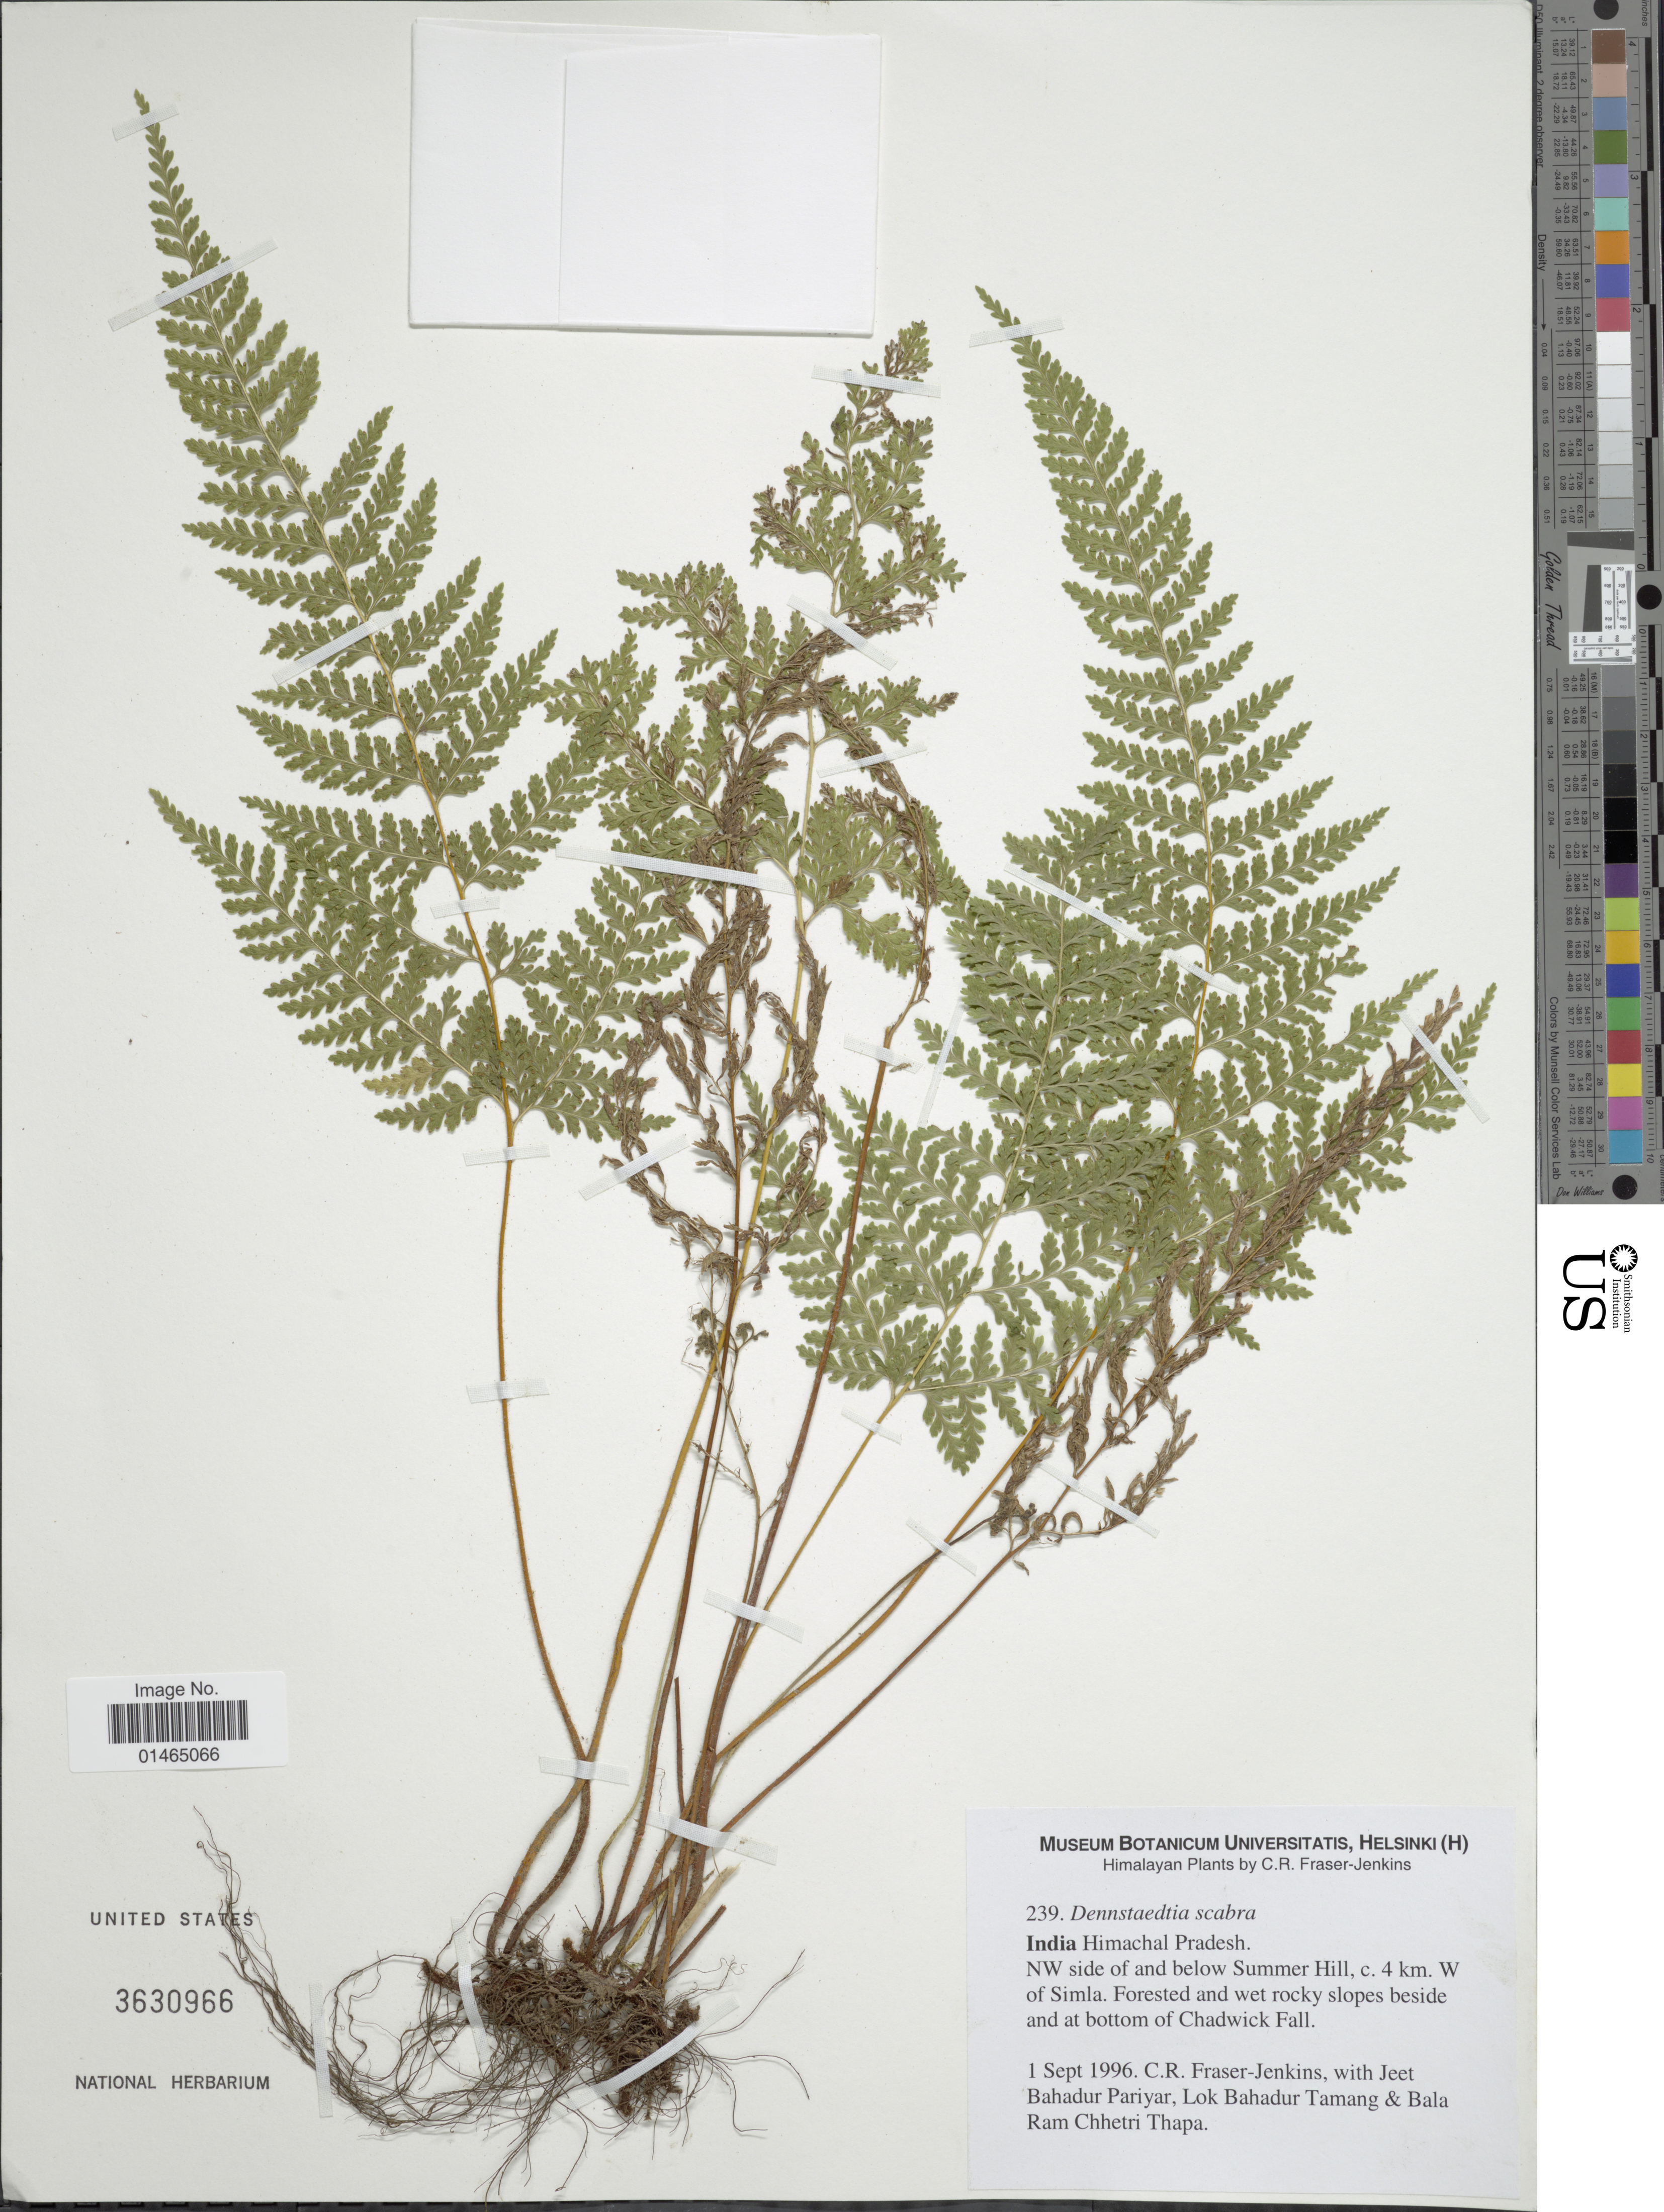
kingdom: Plantae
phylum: Tracheophyta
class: Polypodiopsida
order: Polypodiales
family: Dennstaedtiaceae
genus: Dennstaedtia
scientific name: Dennstaedtia scabra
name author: (Wall. ex Hook.) T. Moore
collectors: C. R. Fraser-Jenkins, J. Pariyar, L. Tamang & B. Thapa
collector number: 239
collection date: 1996-09-01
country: India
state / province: Himachal Pradesh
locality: NW side of and below Summer Hill, c. 4 km. W of Simla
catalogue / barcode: US 3630966